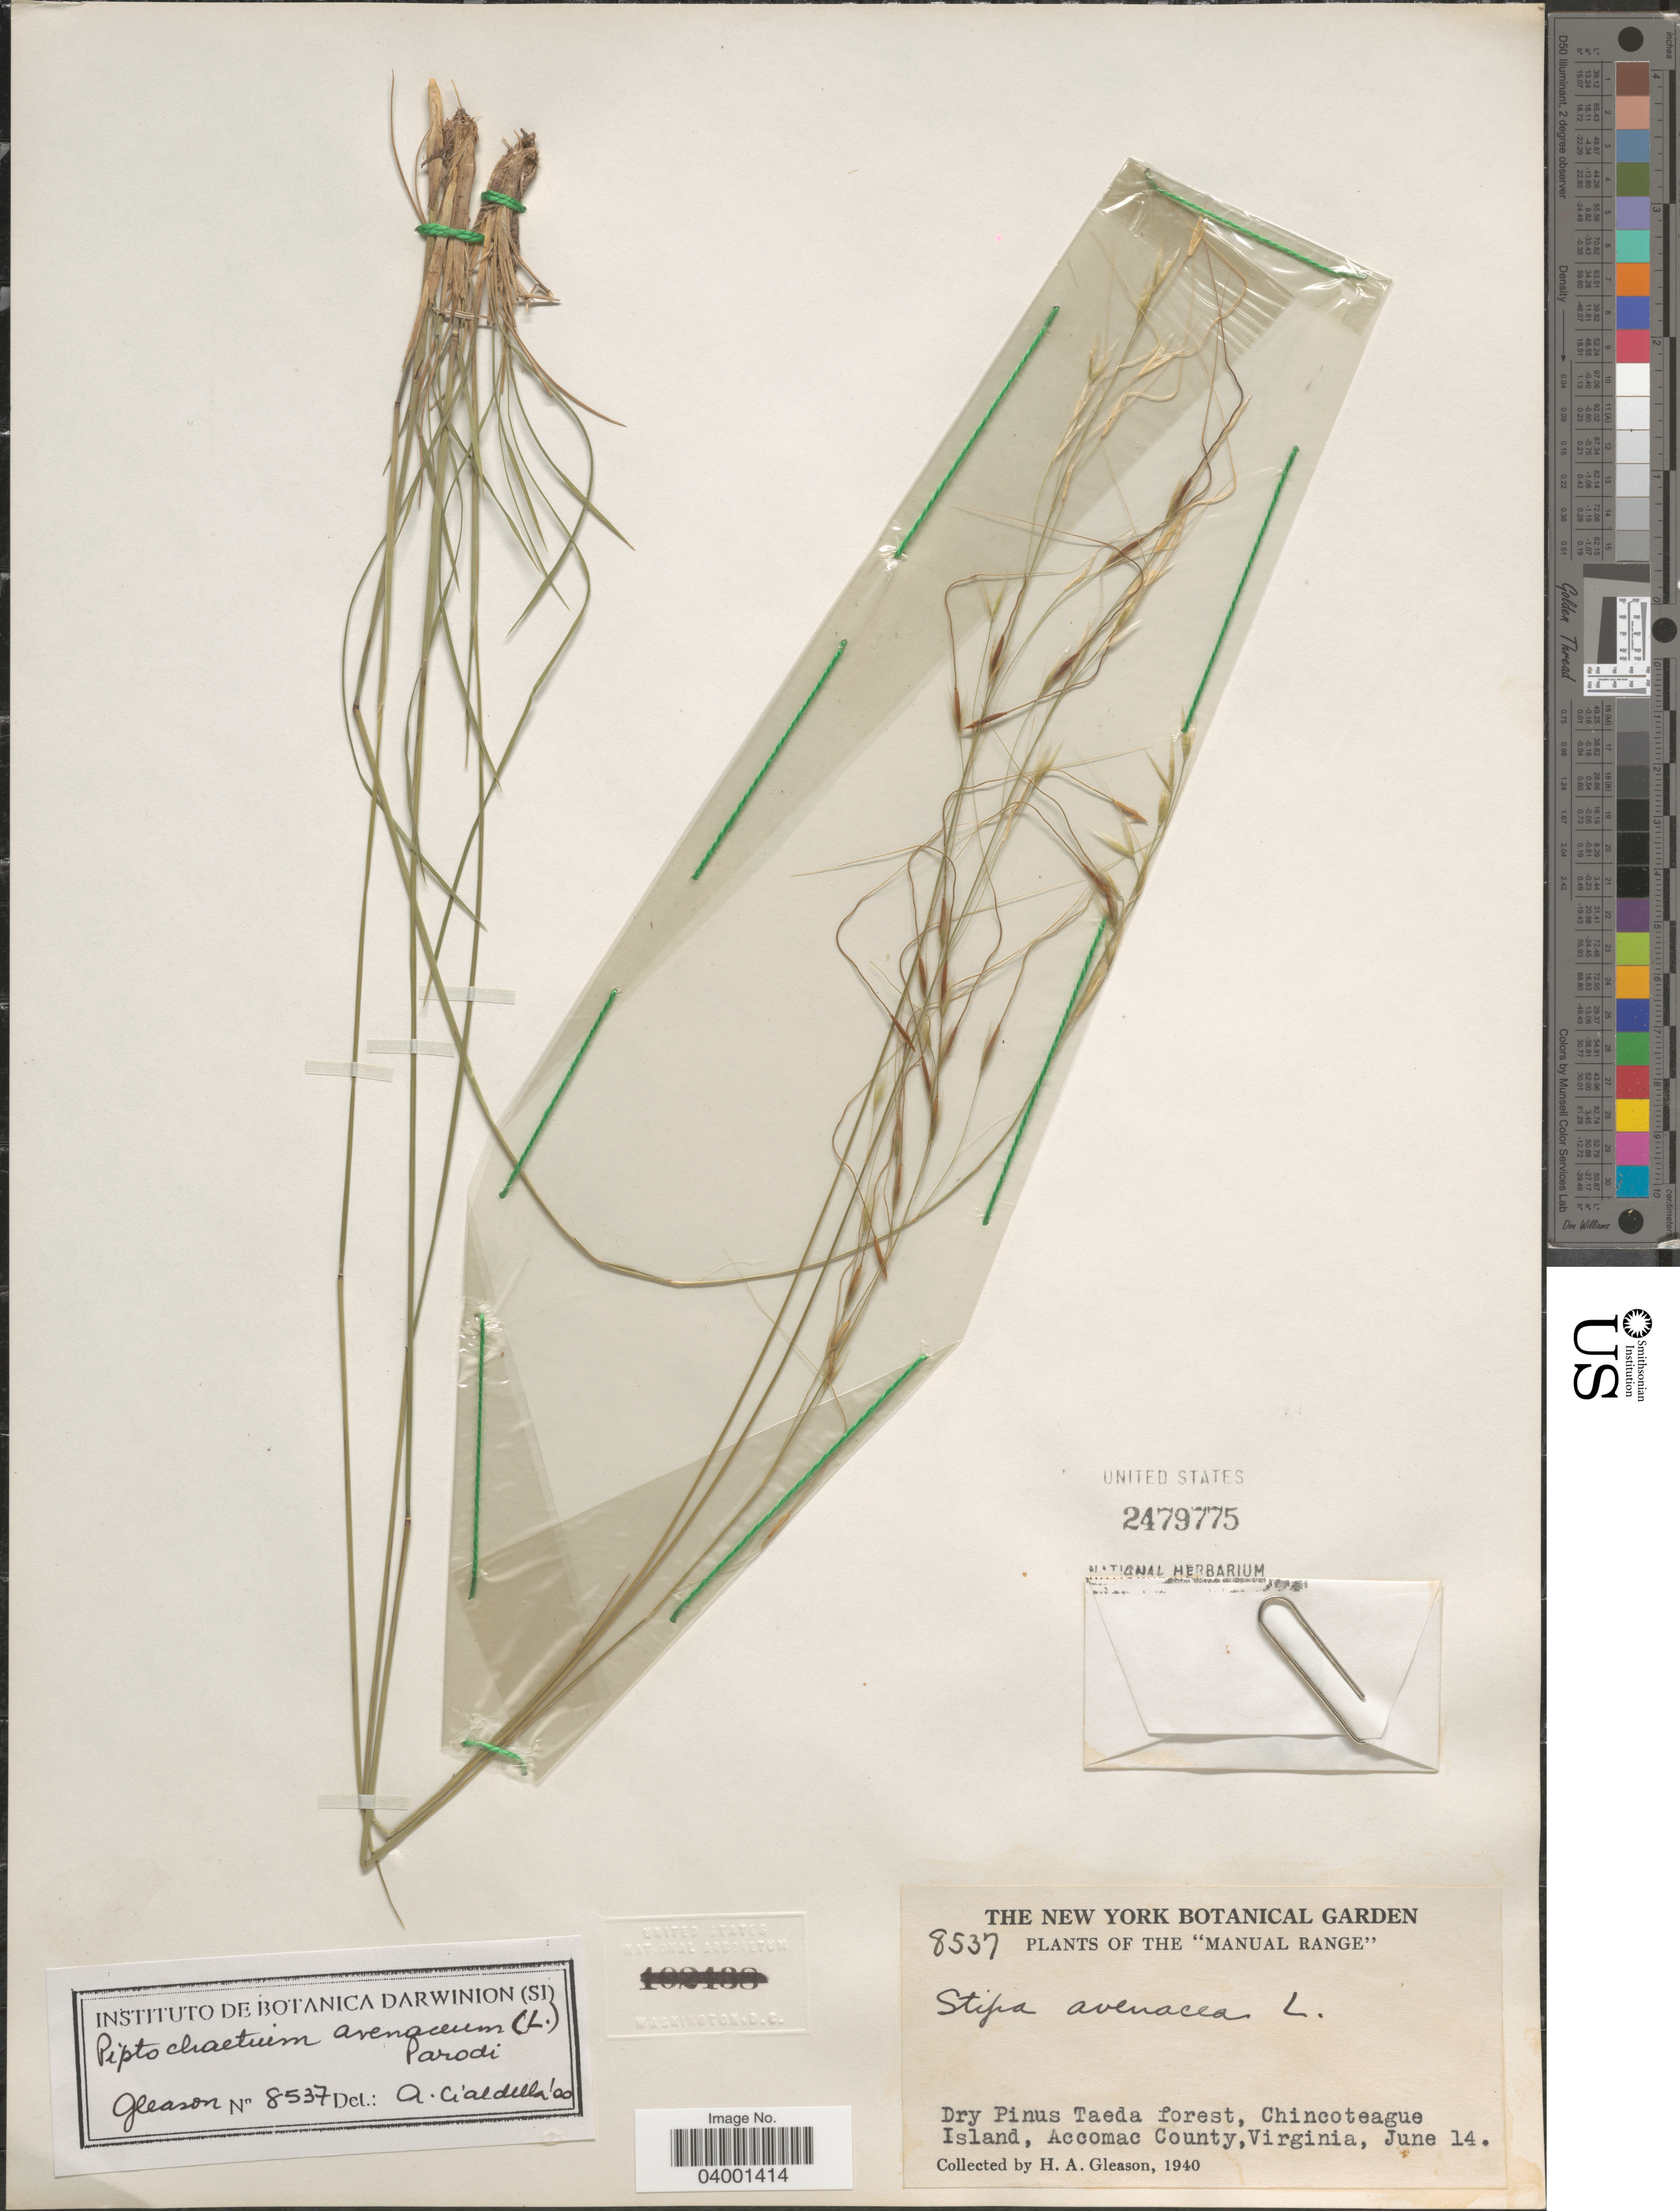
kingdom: Plantae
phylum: Tracheophyta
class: Liliopsida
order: Poales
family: Poaceae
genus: Piptochaetium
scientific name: Piptochaetium avenaceum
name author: (L.) Parodi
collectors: H. A. Gleason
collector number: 8537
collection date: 1940-06-14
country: United States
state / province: Virginia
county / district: Accomack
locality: The "Manual Range". Chincoteague Island, Accomac County.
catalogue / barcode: US 2479775